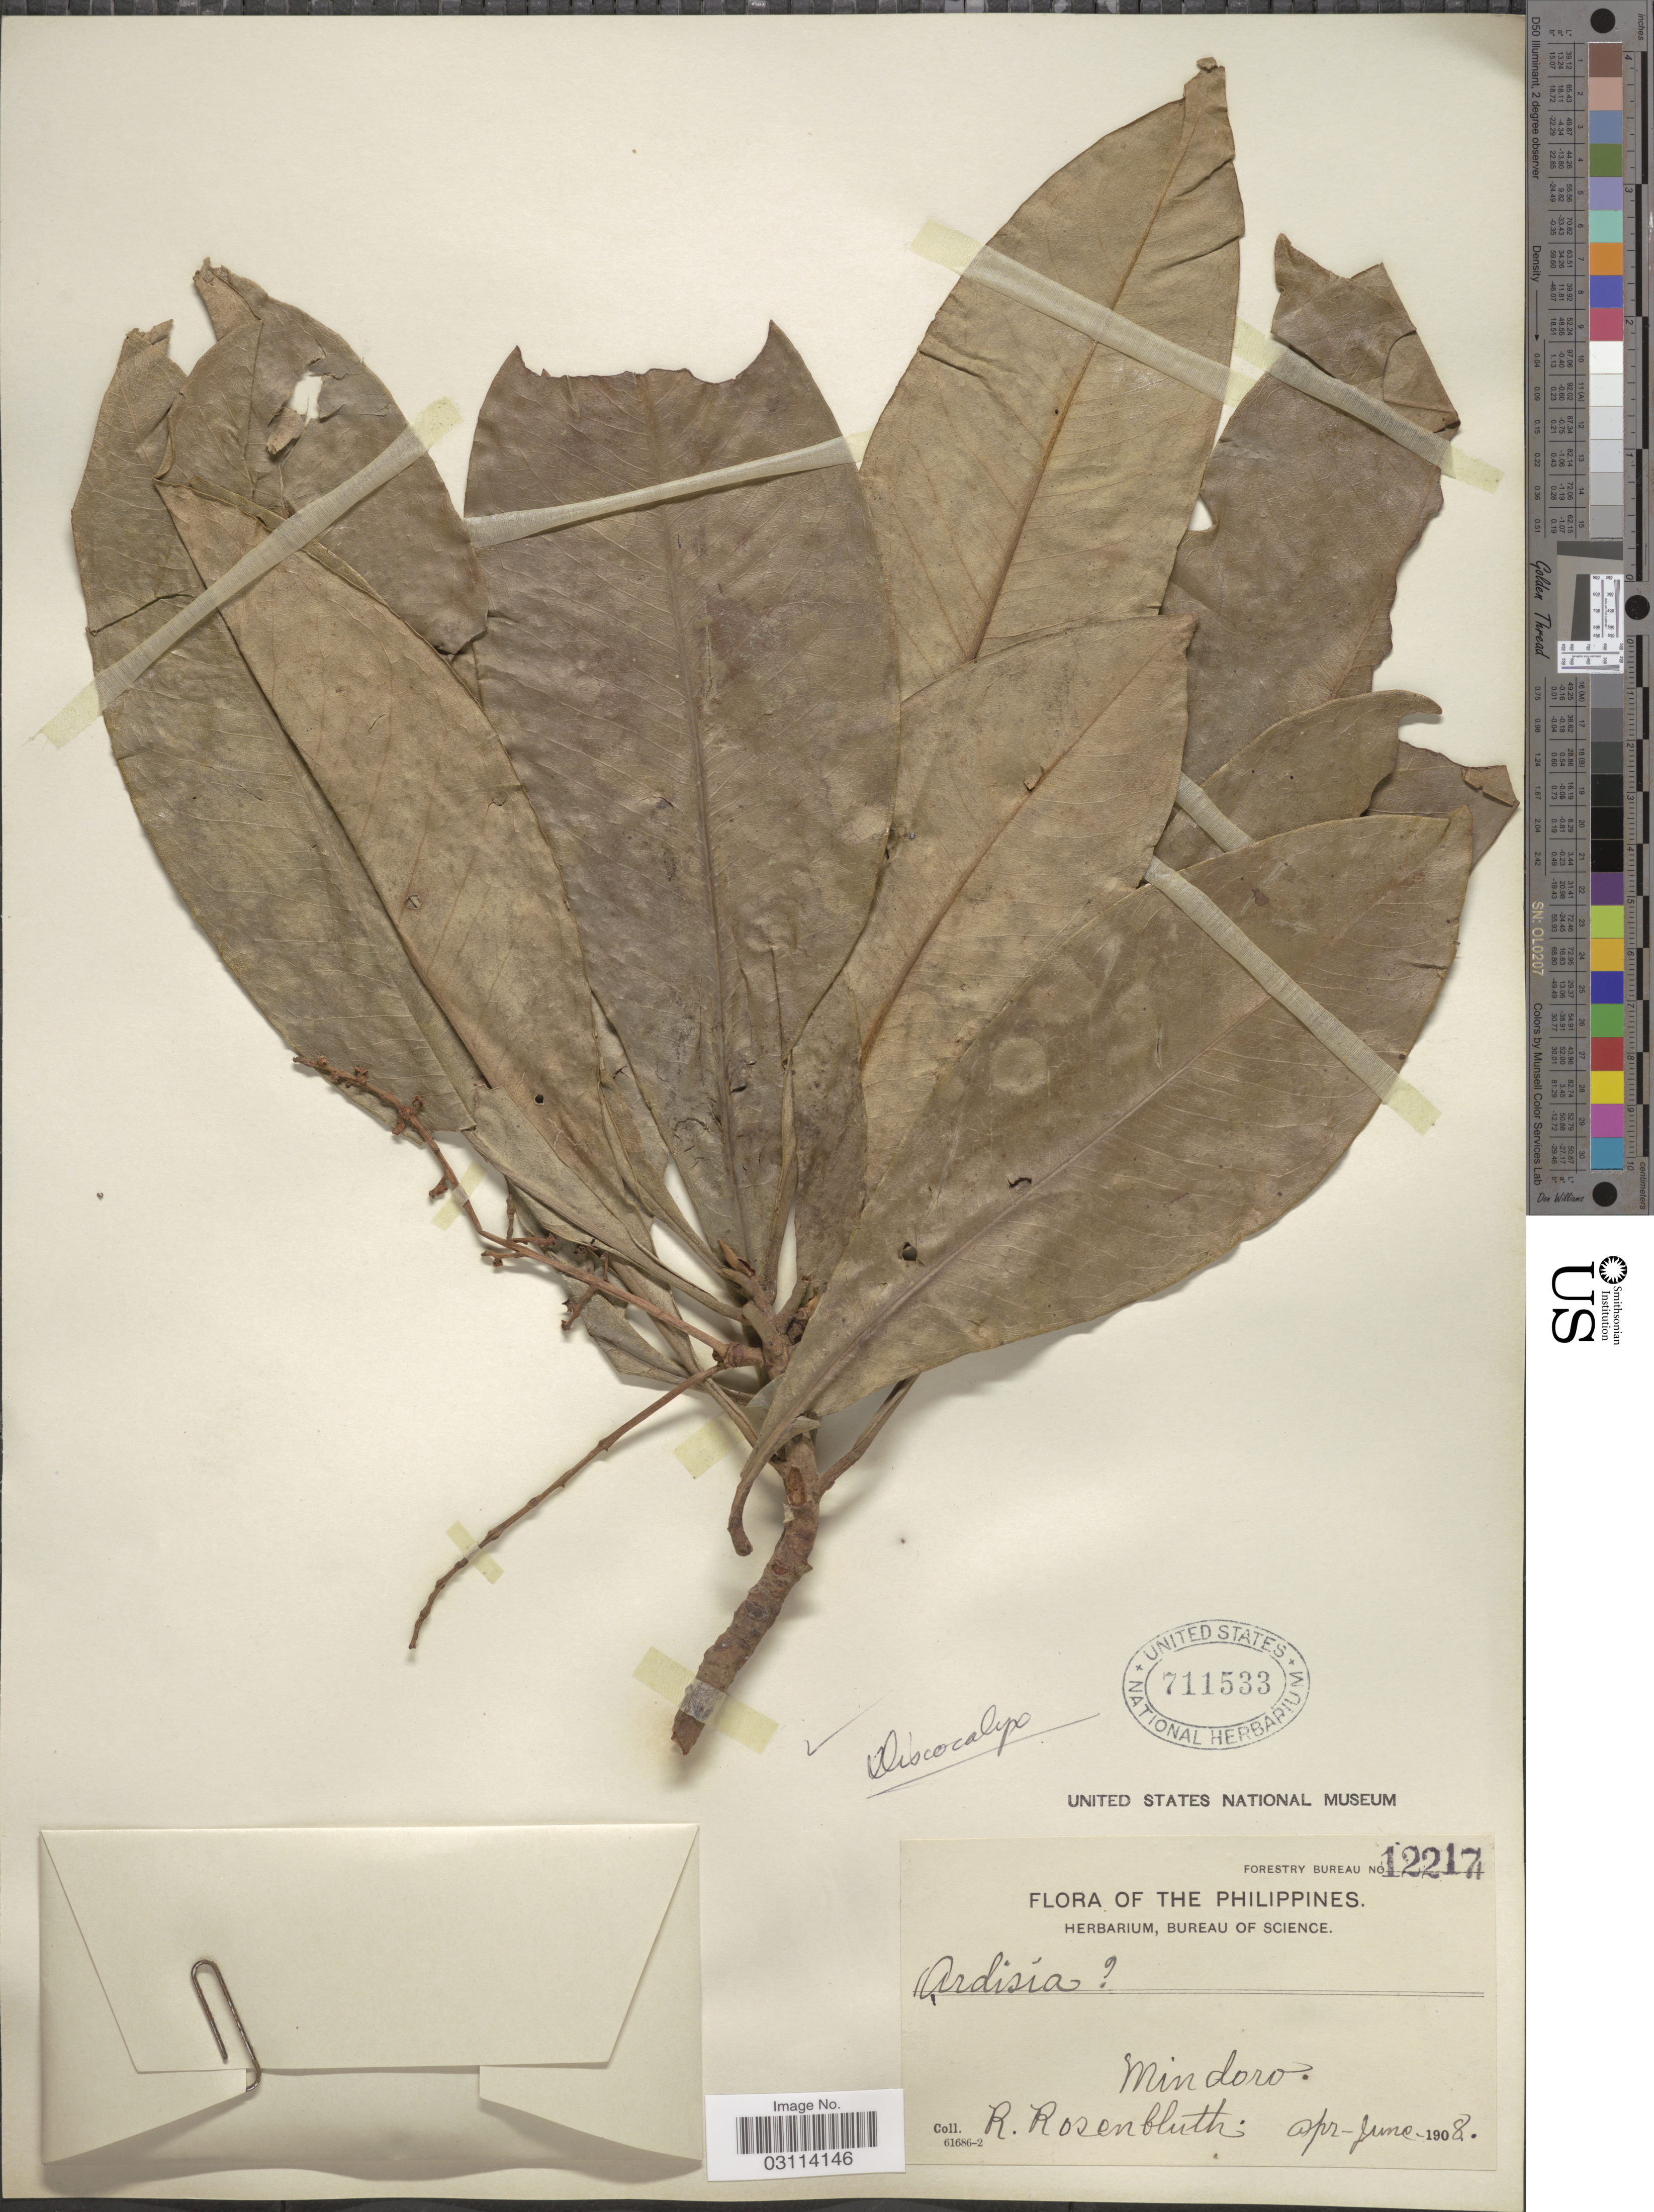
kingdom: Plantae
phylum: Tracheophyta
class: Magnoliopsida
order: Ericales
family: Primulaceae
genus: Discocalyx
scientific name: Discocalyx cybianthoides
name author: (A. DC.) Mez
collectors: R. Rosenbluth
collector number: Forestry Bureau 12217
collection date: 1908-04/1908-06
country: Philippines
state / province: Mimaropa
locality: Mindoro.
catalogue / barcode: US 711533